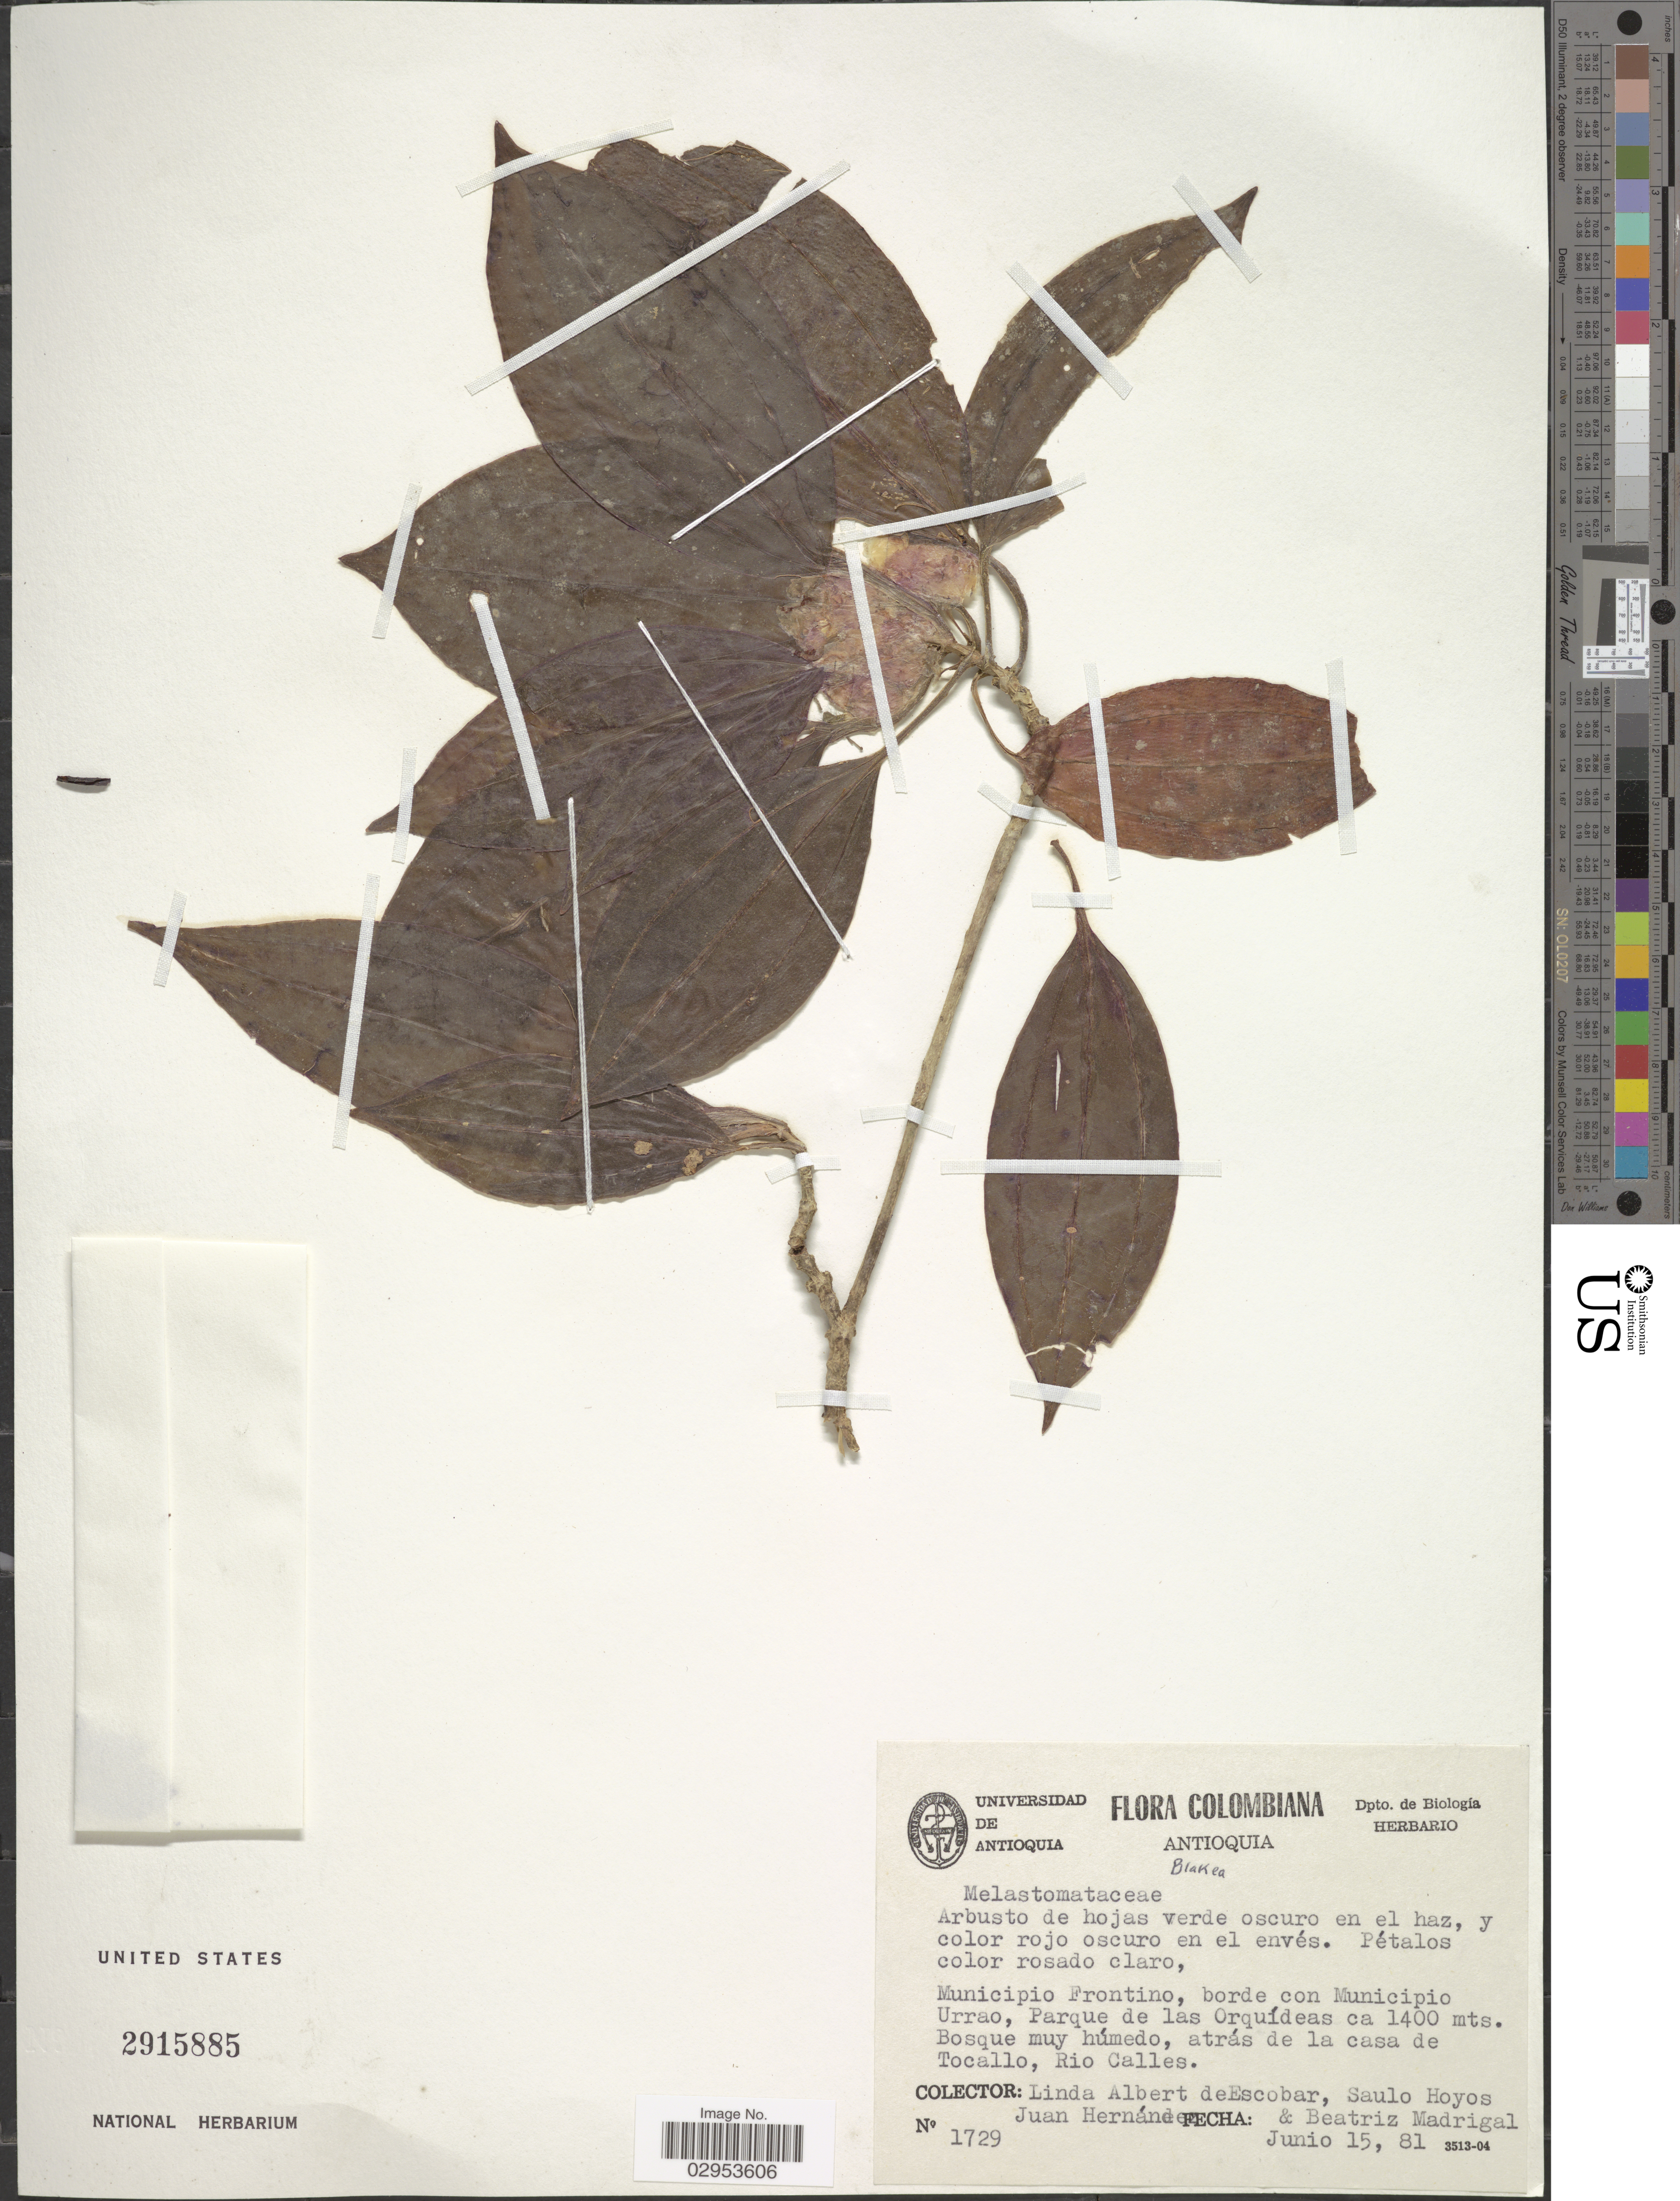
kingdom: Plantae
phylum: Tracheophyta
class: Magnoliopsida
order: Myrtales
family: Melastomataceae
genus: Blakea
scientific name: Blakea sp.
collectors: L. K. de Escobar, S. E. Hoyos, J. J. Hernandez & B. E. Madrigal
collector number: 172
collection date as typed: Transcribed d/m/y: 15/6/81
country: Colombia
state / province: Antioquia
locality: Municipio Frontino, borde con Municipio Urrao, Parque de las Orquídeas. Atras de la casa de Tocallo, Rio Calles.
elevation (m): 1400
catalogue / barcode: US 2915885